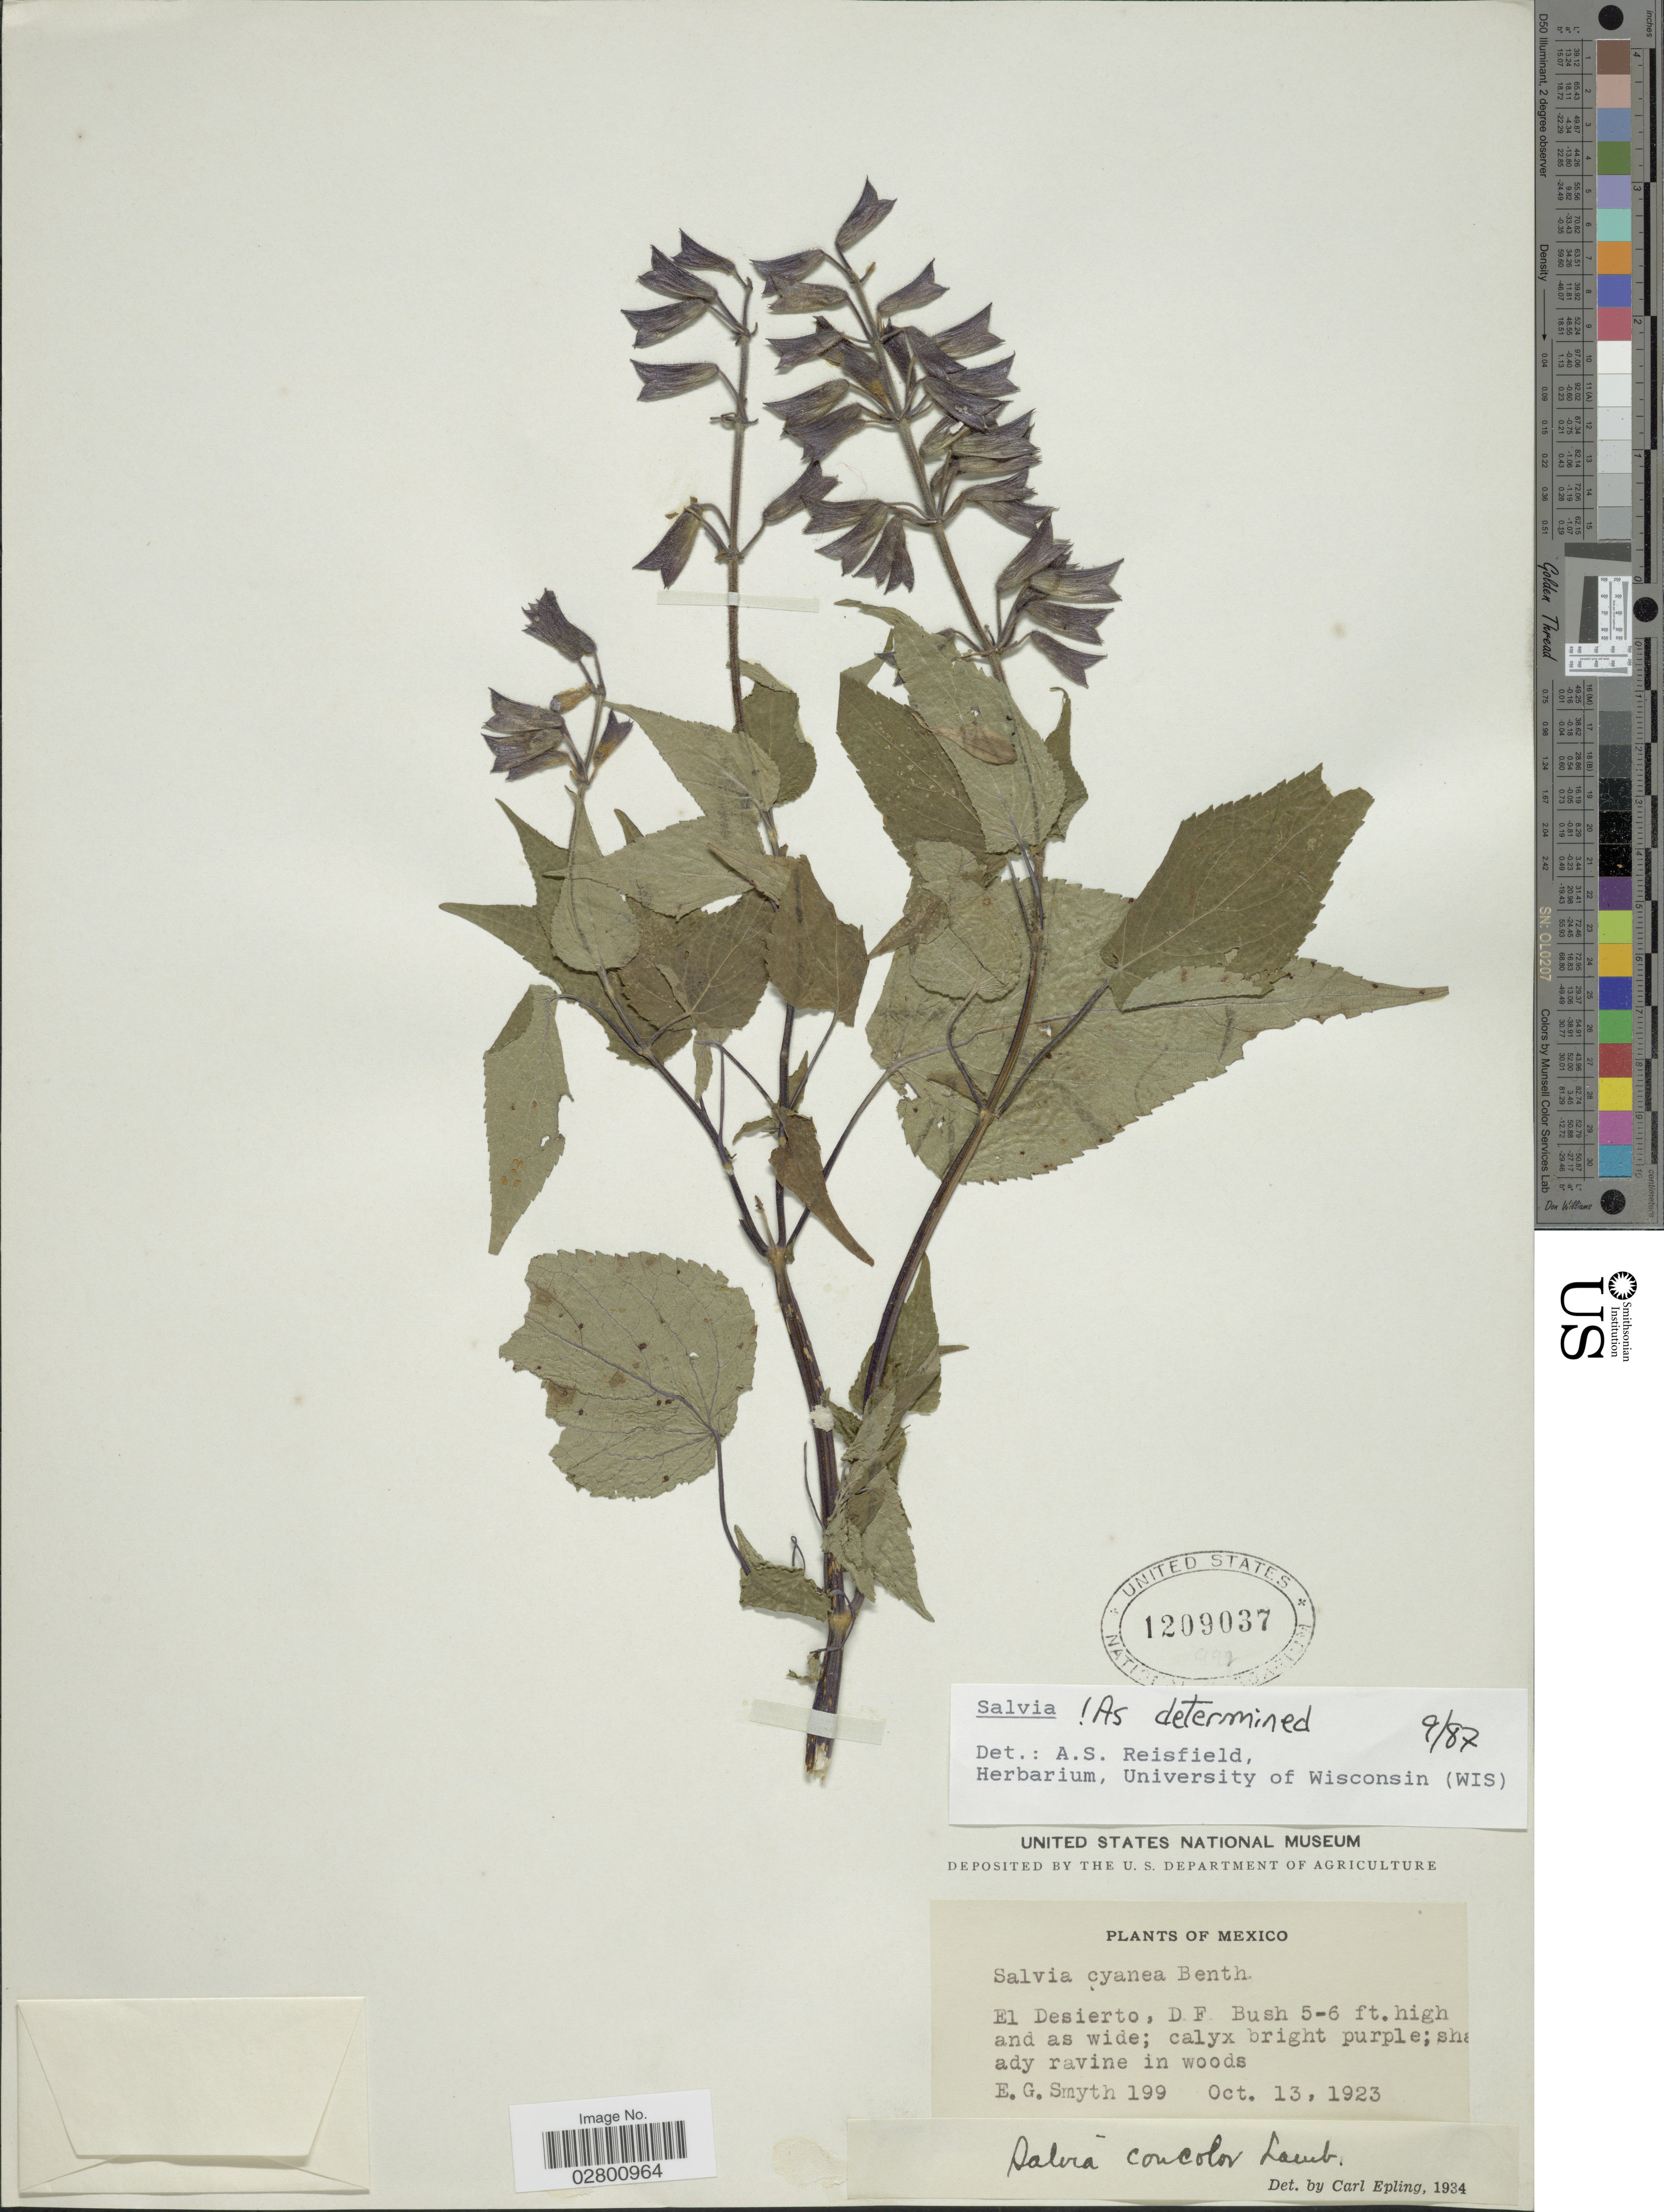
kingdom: Plantae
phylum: Tracheophyta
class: Magnoliopsida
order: Lamiales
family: Lamiaceae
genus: Salvia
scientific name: Salvia concolor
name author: Lamb. ex Benth.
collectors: E. Smyth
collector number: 199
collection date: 1923-10-13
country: Mexico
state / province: Distrito Federal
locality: El Desierto.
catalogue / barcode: US 1209037